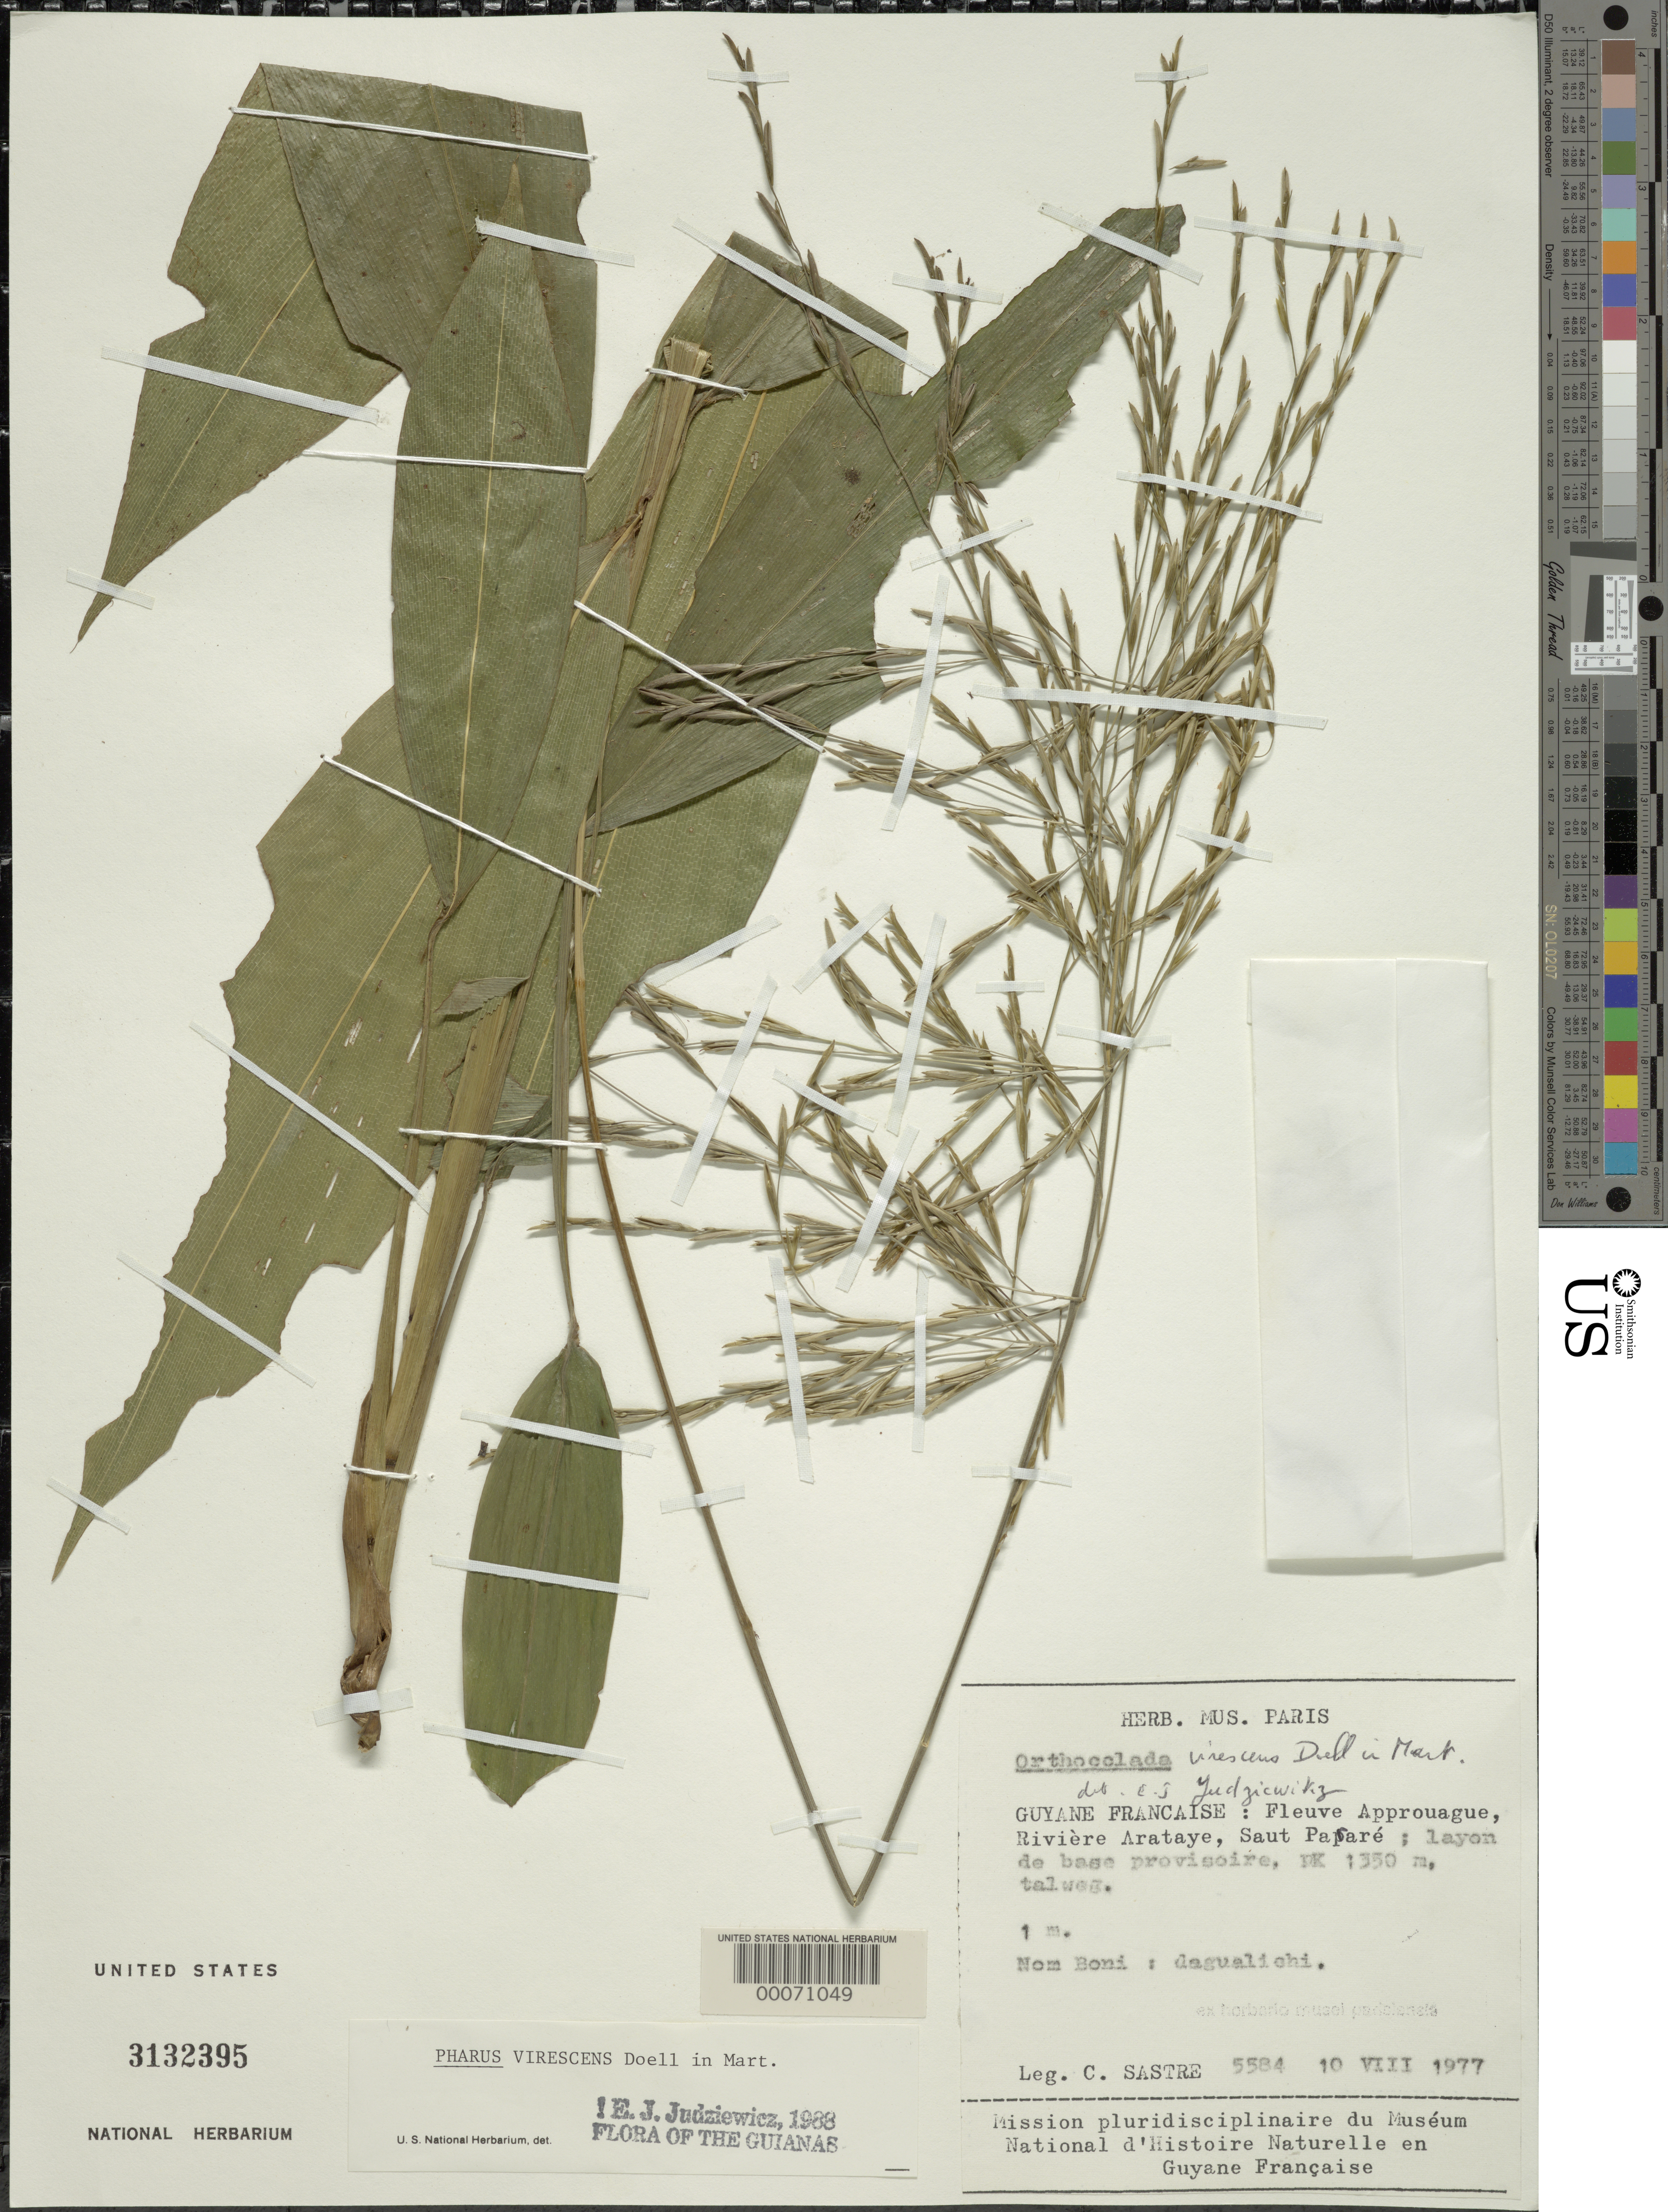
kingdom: Plantae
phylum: Tracheophyta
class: Liliopsida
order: Poales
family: Poaceae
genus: Pharus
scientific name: Pharus virescens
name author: Döll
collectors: C. H. L. Sastre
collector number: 5584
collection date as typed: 10 Aug 1977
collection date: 1977-08-10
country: French Guiana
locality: Fleuve approuague, riviere arataye, saut parare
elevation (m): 1350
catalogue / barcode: US 3132395